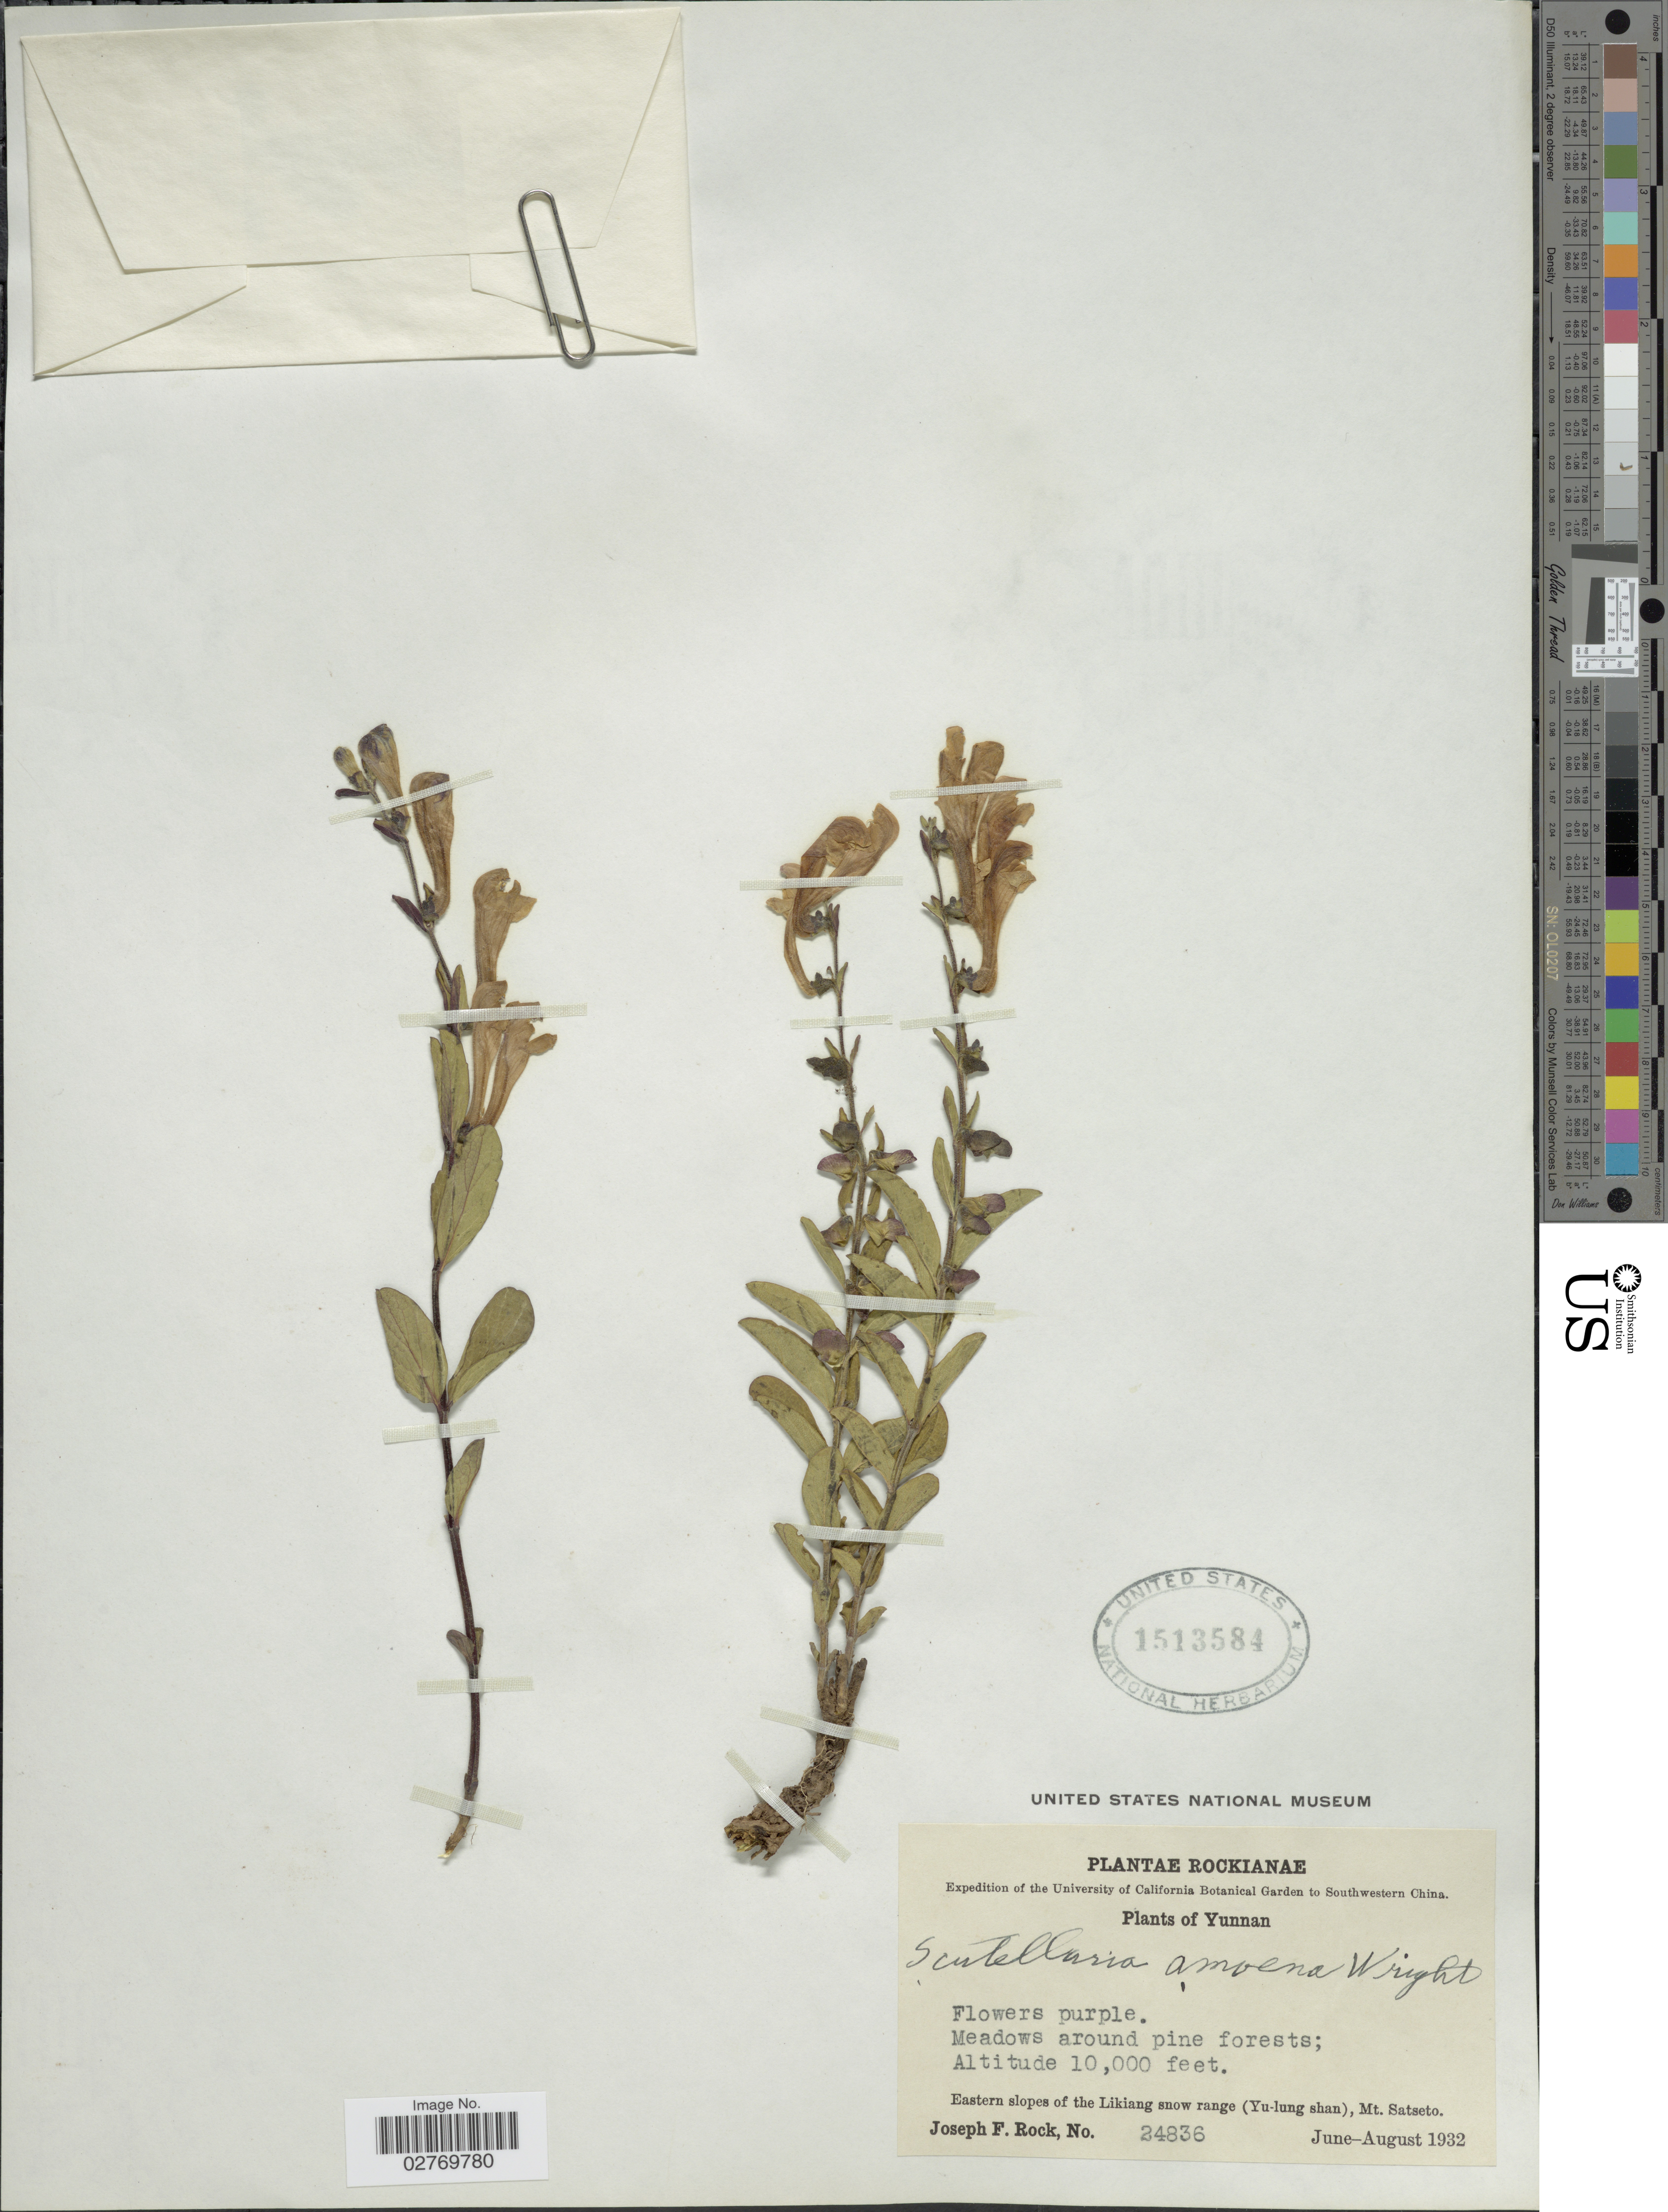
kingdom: Plantae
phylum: Tracheophyta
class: Magnoliopsida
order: Lamiales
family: Lamiaceae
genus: Scutellaria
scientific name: Scutellaria amoena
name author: C.H. Wright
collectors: J. F. Rock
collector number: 24836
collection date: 1932-06/1932-08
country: China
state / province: Yunnan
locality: Southwestern China. Meadows around pine forests. Eastern slopes of the Likiang snow range (Yu-lung shan), Mt. Satseto.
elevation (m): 3048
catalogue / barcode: US 1513584